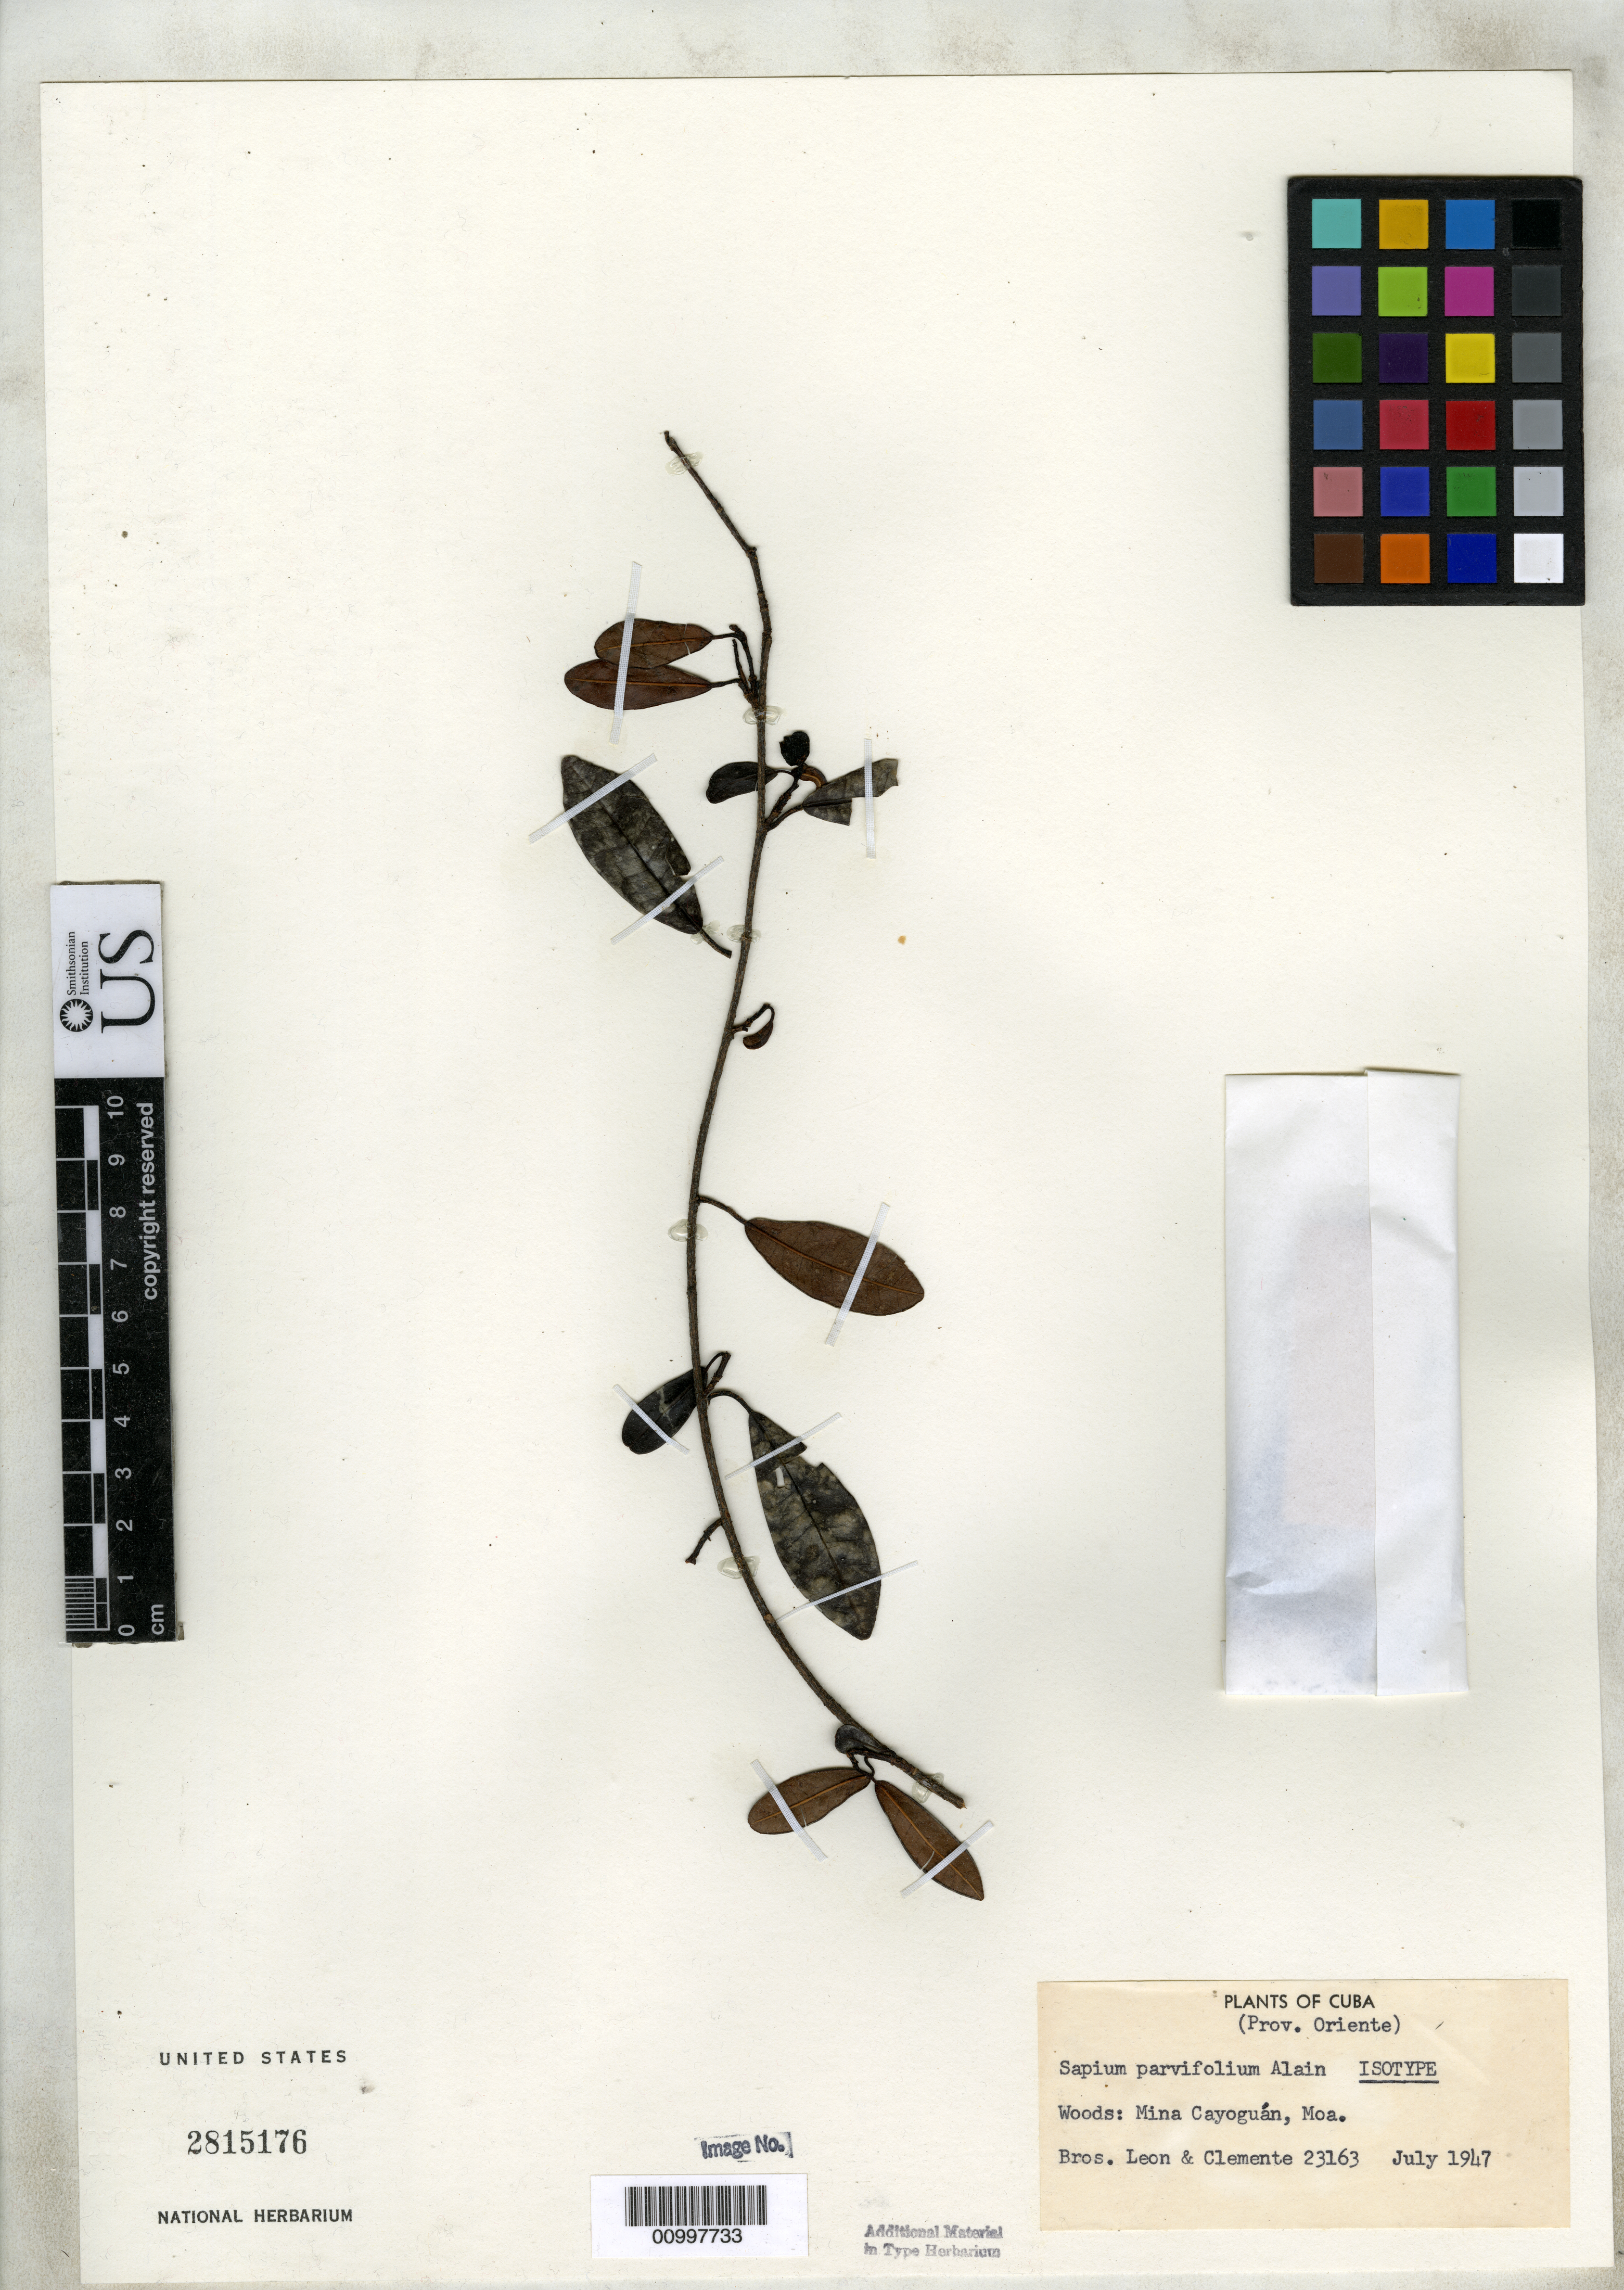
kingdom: Plantae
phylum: Tracheophyta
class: Magnoliopsida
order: Malpighiales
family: Euphorbiaceae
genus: Sapium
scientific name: Sapium parvifolium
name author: Alain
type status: Isotype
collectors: Bro. León & Bro. Clemente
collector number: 23163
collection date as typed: Jul 1947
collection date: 1947-07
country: Cuba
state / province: Oriente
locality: Woods: Mina Cayoguán, Moa.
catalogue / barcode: US 2815176